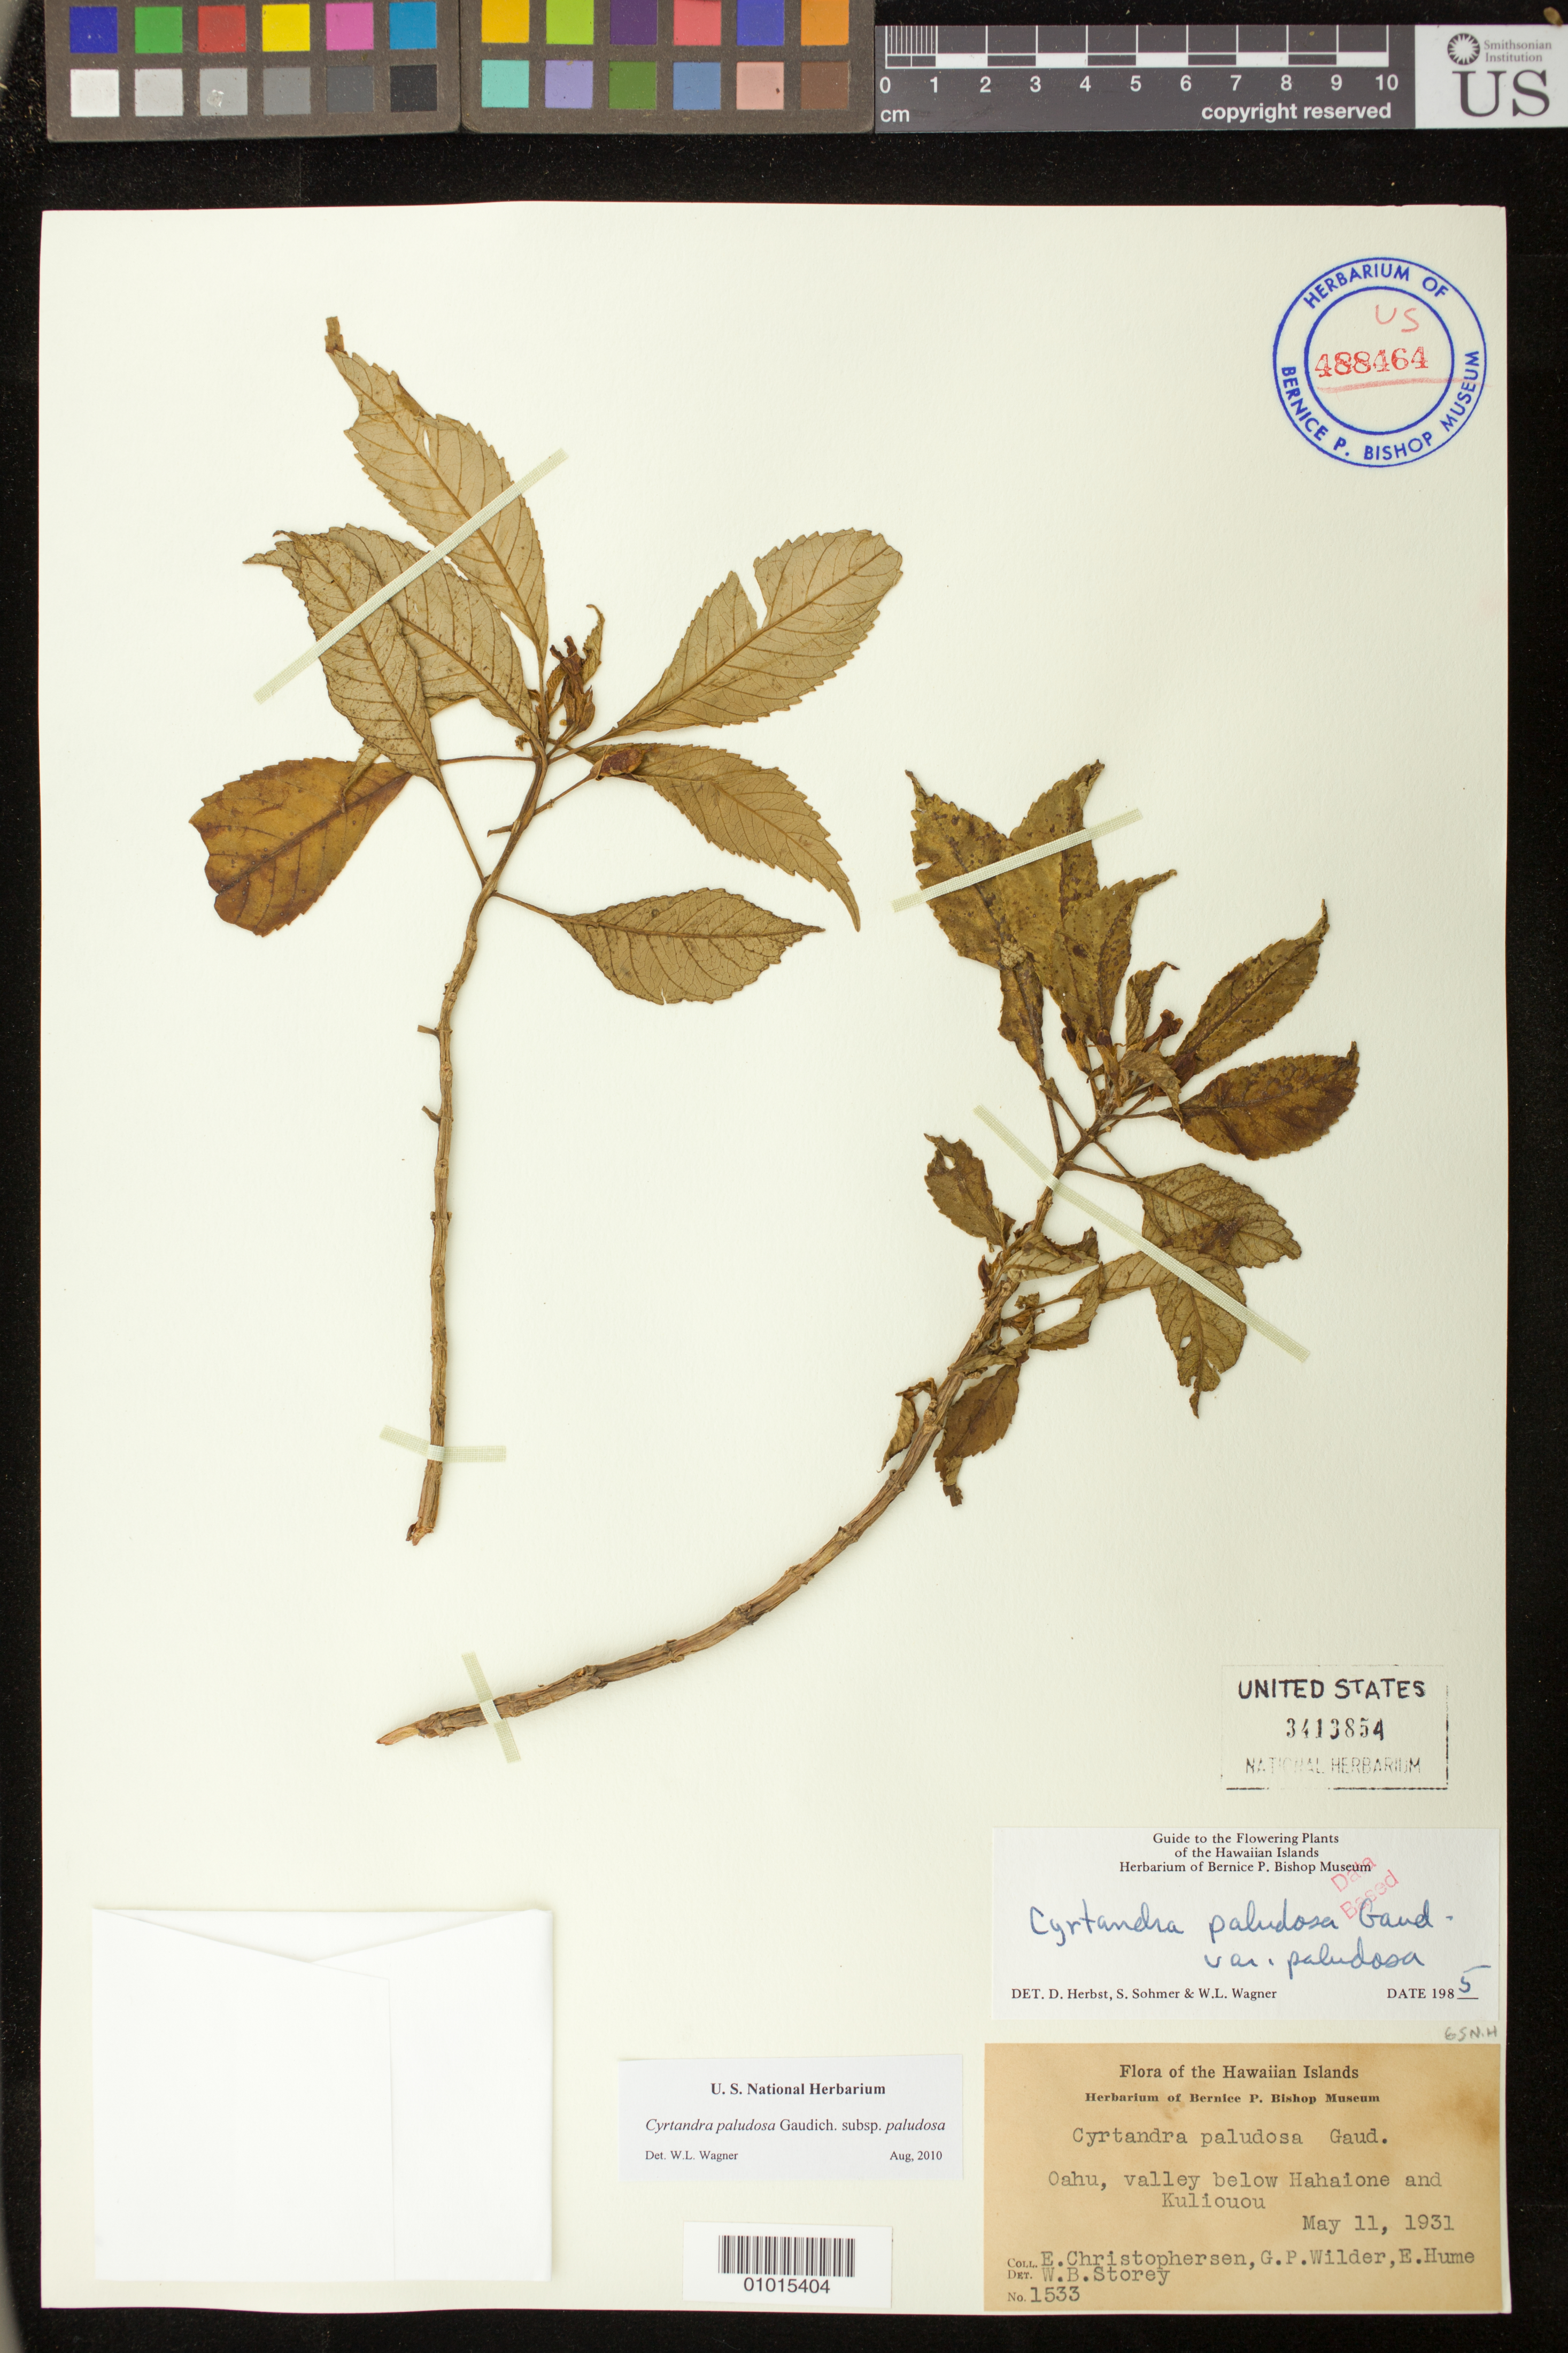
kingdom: Plantae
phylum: Tracheophyta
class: Magnoliopsida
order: Lamiales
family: Gesneriaceae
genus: Cyrtandra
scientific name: Cyrtandra paludosa var. paludosa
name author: Gaudich.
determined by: Wagner, W. L., (BOT), Smithsonian Institution - National Museum of Natural History (UNITED STATES)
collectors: E. Christophersen, G. Wilder, E. Hume & W. Storey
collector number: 1533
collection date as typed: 11 May 1931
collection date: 1931-05-11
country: United States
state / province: Hawaii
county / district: Honolulu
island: Oahu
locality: Valley below Hahaione and Kuliouou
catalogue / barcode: US 3413854